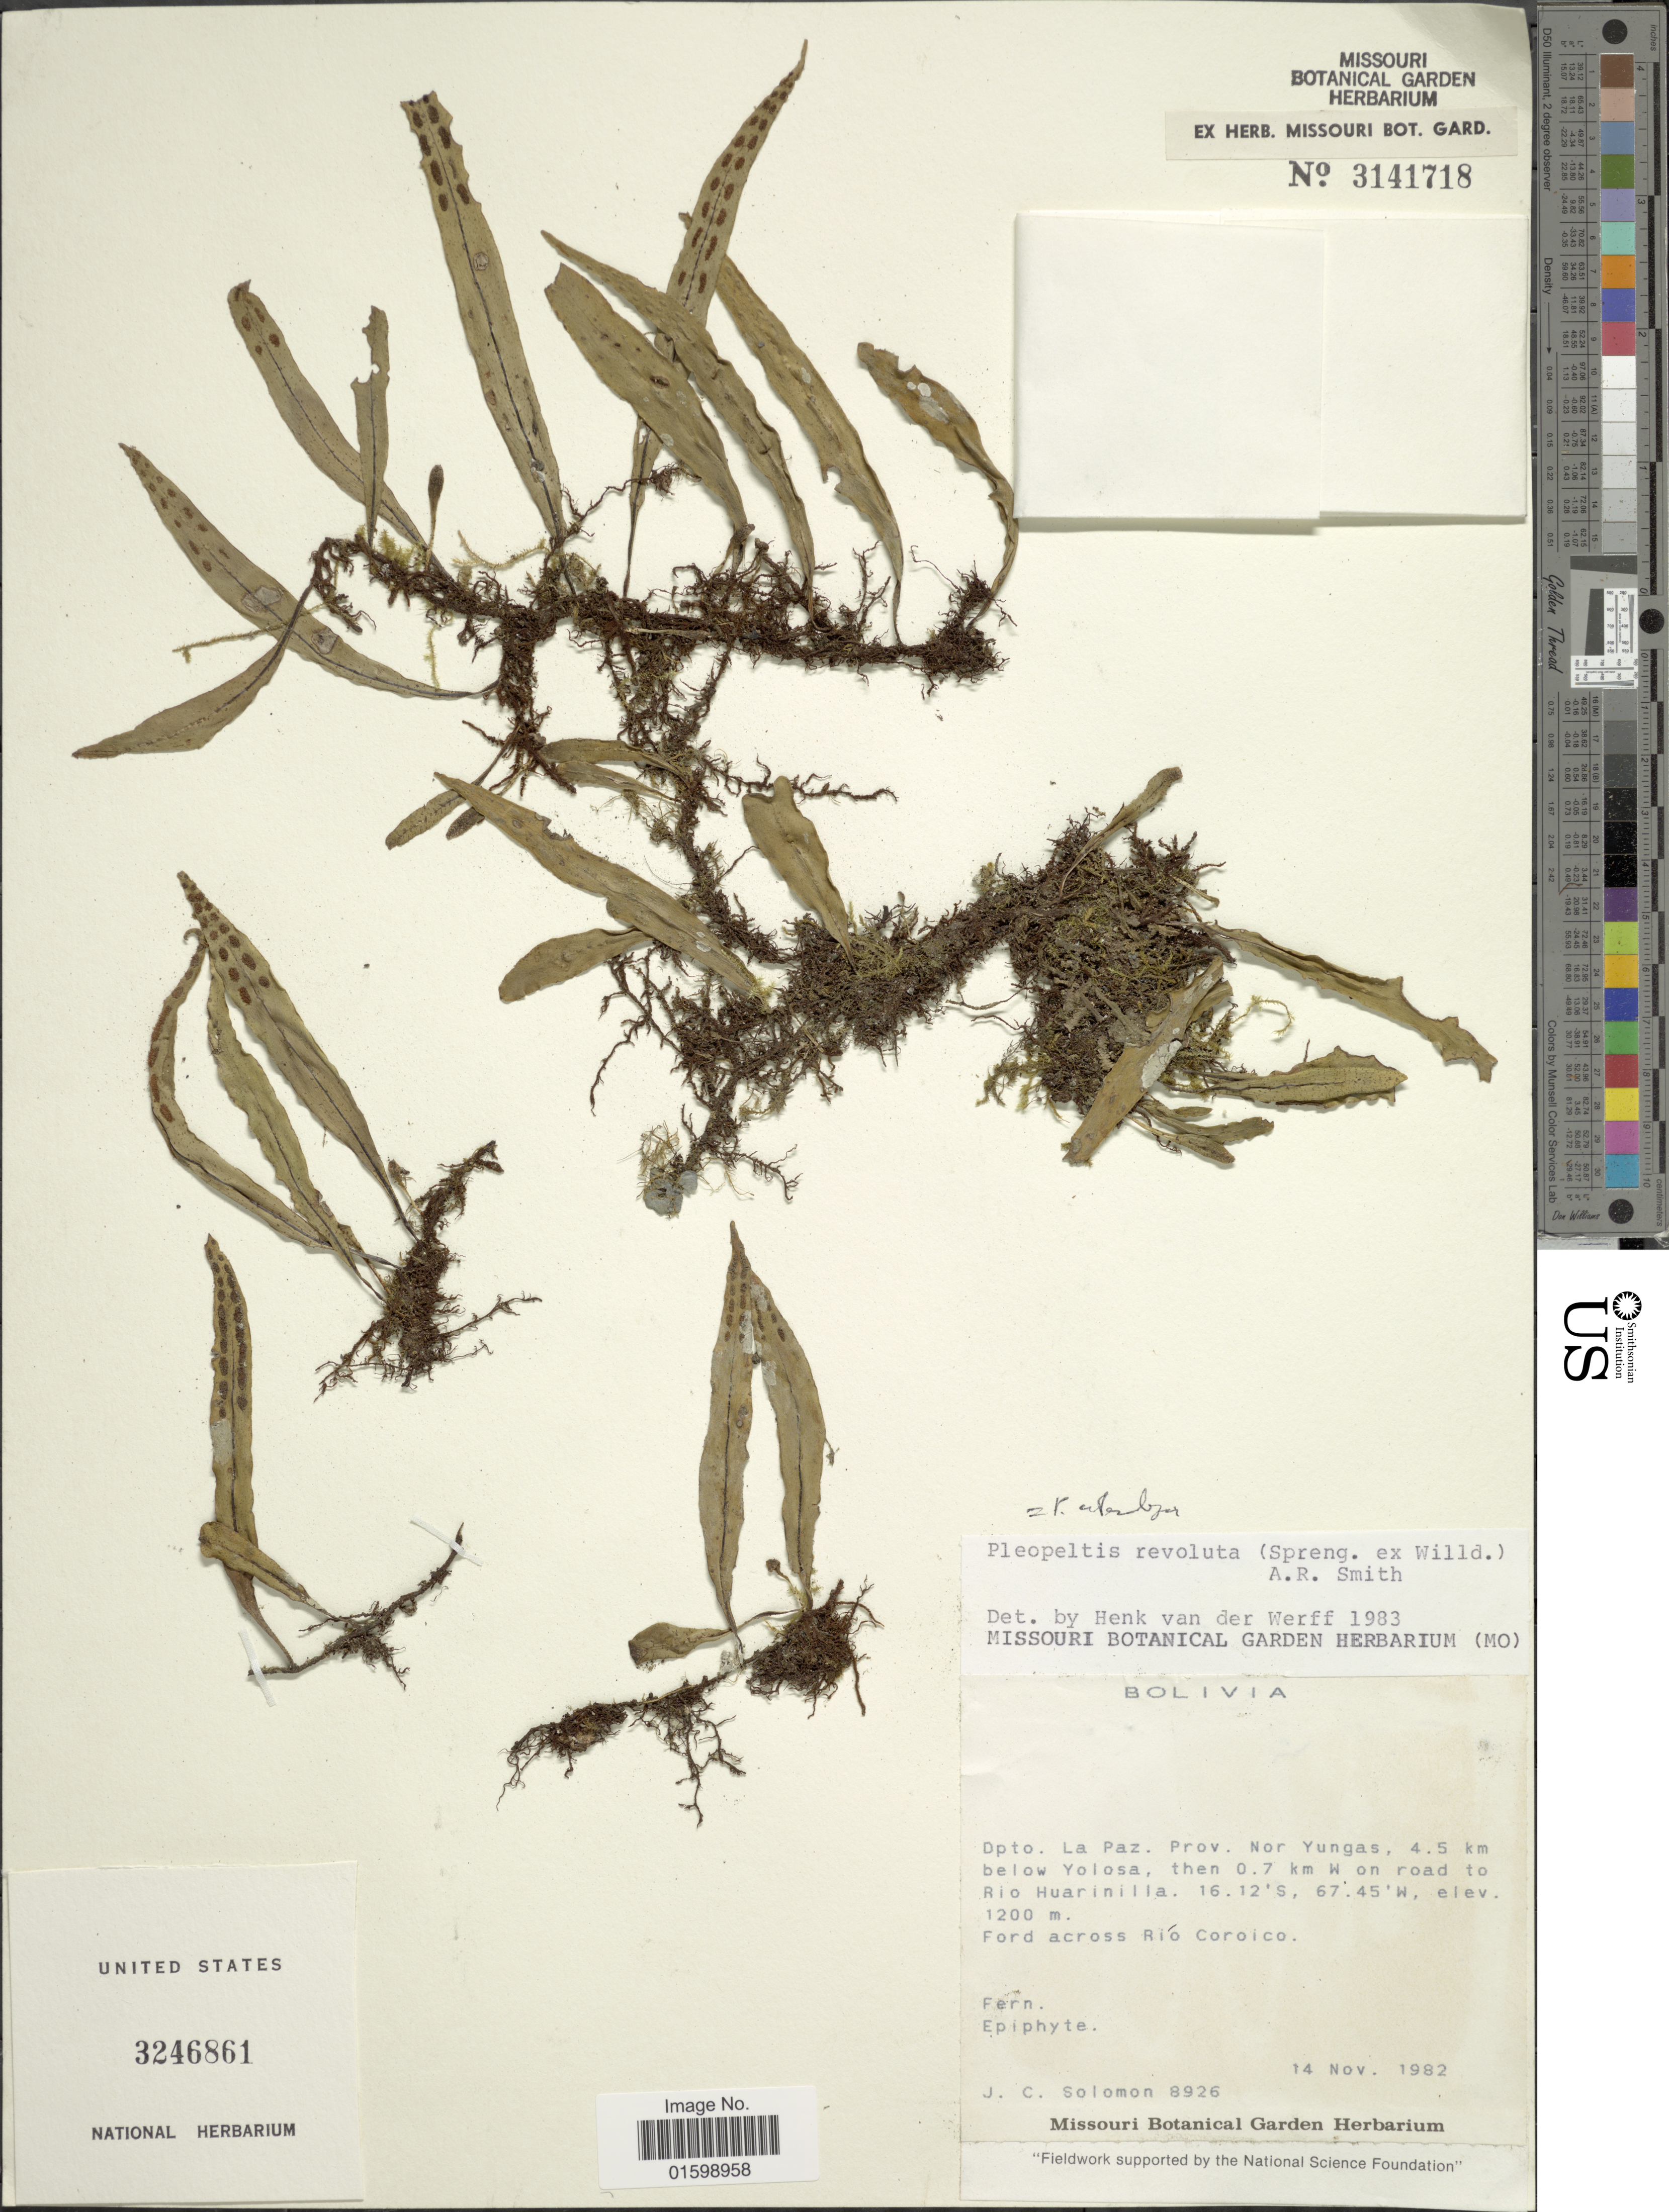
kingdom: Plantae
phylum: Tracheophyta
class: Polypodiopsida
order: Polypodiales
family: Polypodiaceae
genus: Pleopeltis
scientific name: Pleopeltis astrolepis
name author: (Liebm.) E. Fourn.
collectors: J. C. Solomon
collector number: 8926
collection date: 1982-11-14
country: Bolivia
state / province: La Paz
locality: Prov. Nor Yungas, 4.5 km below Yolosa, then 0.7 km W on road to Rio Huarinilla, ford across Río Coroico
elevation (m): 1200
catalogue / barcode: US 3246861